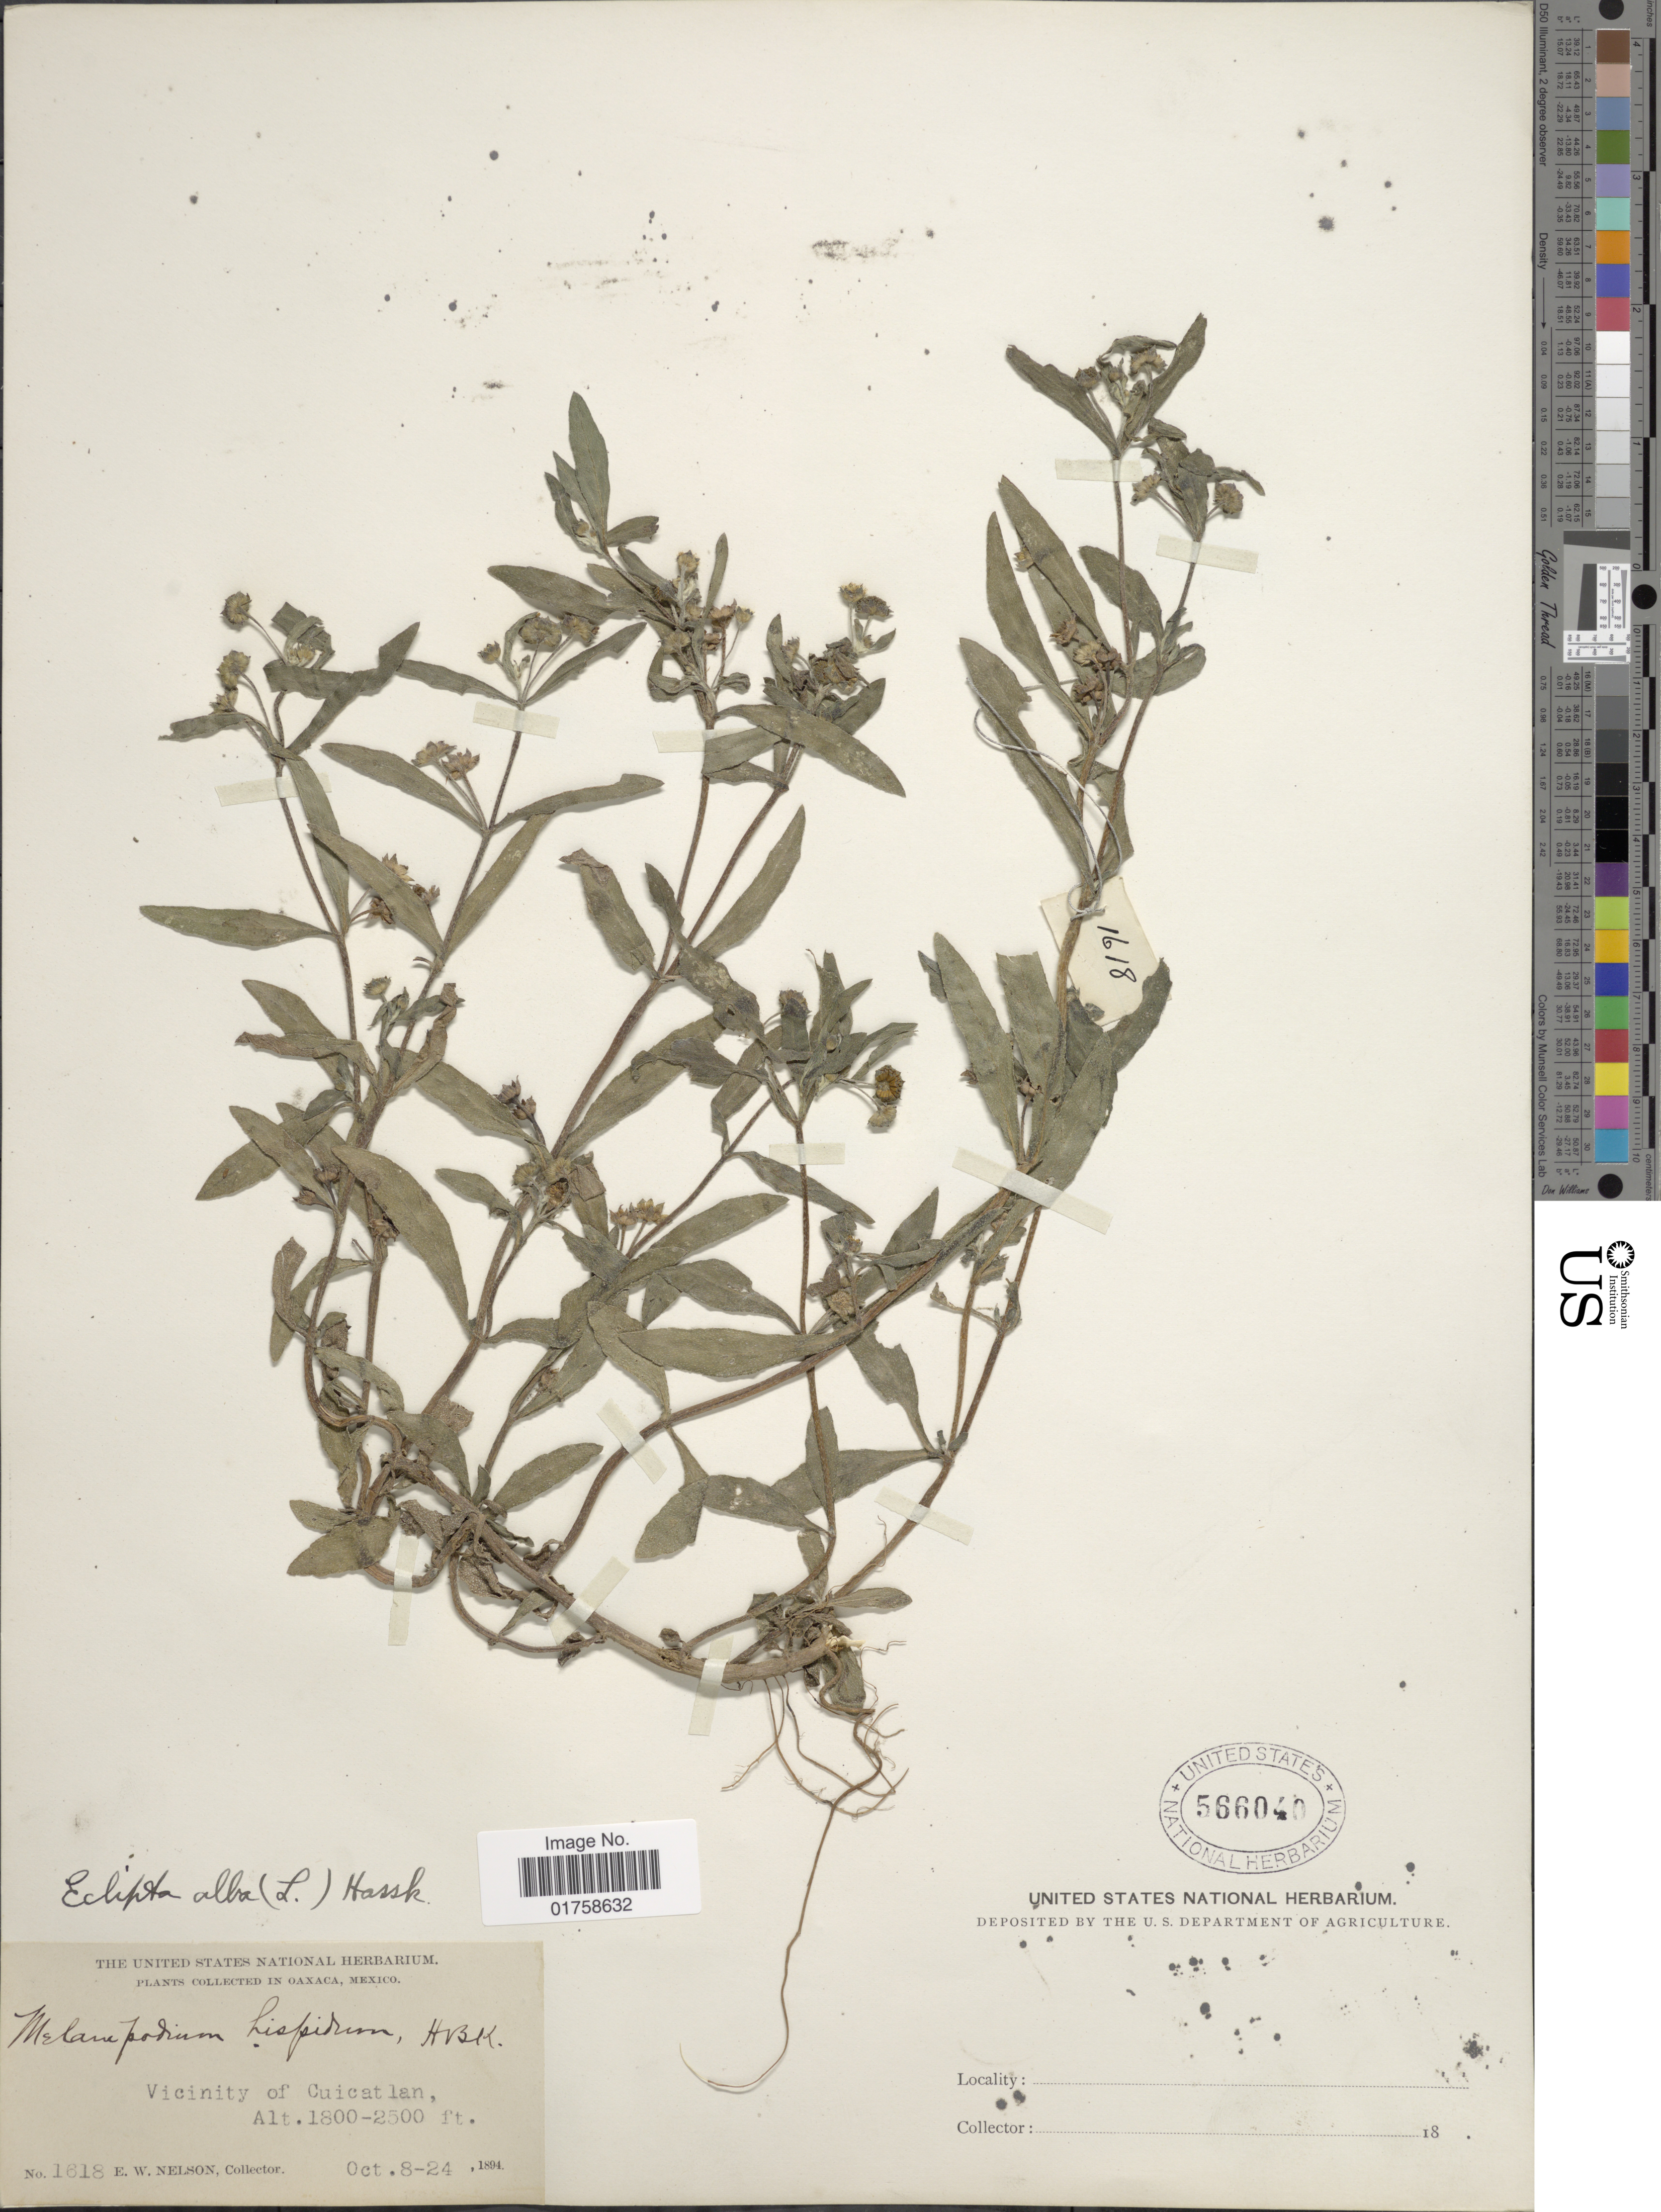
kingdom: Plantae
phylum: Tracheophyta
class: Magnoliopsida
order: Asterales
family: Asteraceae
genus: Eclipta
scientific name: Eclipta alba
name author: (L.) Hassk.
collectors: E. W. Nelson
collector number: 1818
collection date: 1894-10-08/1894-10-24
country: Mexico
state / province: Oaxaca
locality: Oaxaca, Mexico. Vicinity of Cuicatlan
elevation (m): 549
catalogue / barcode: US 566040